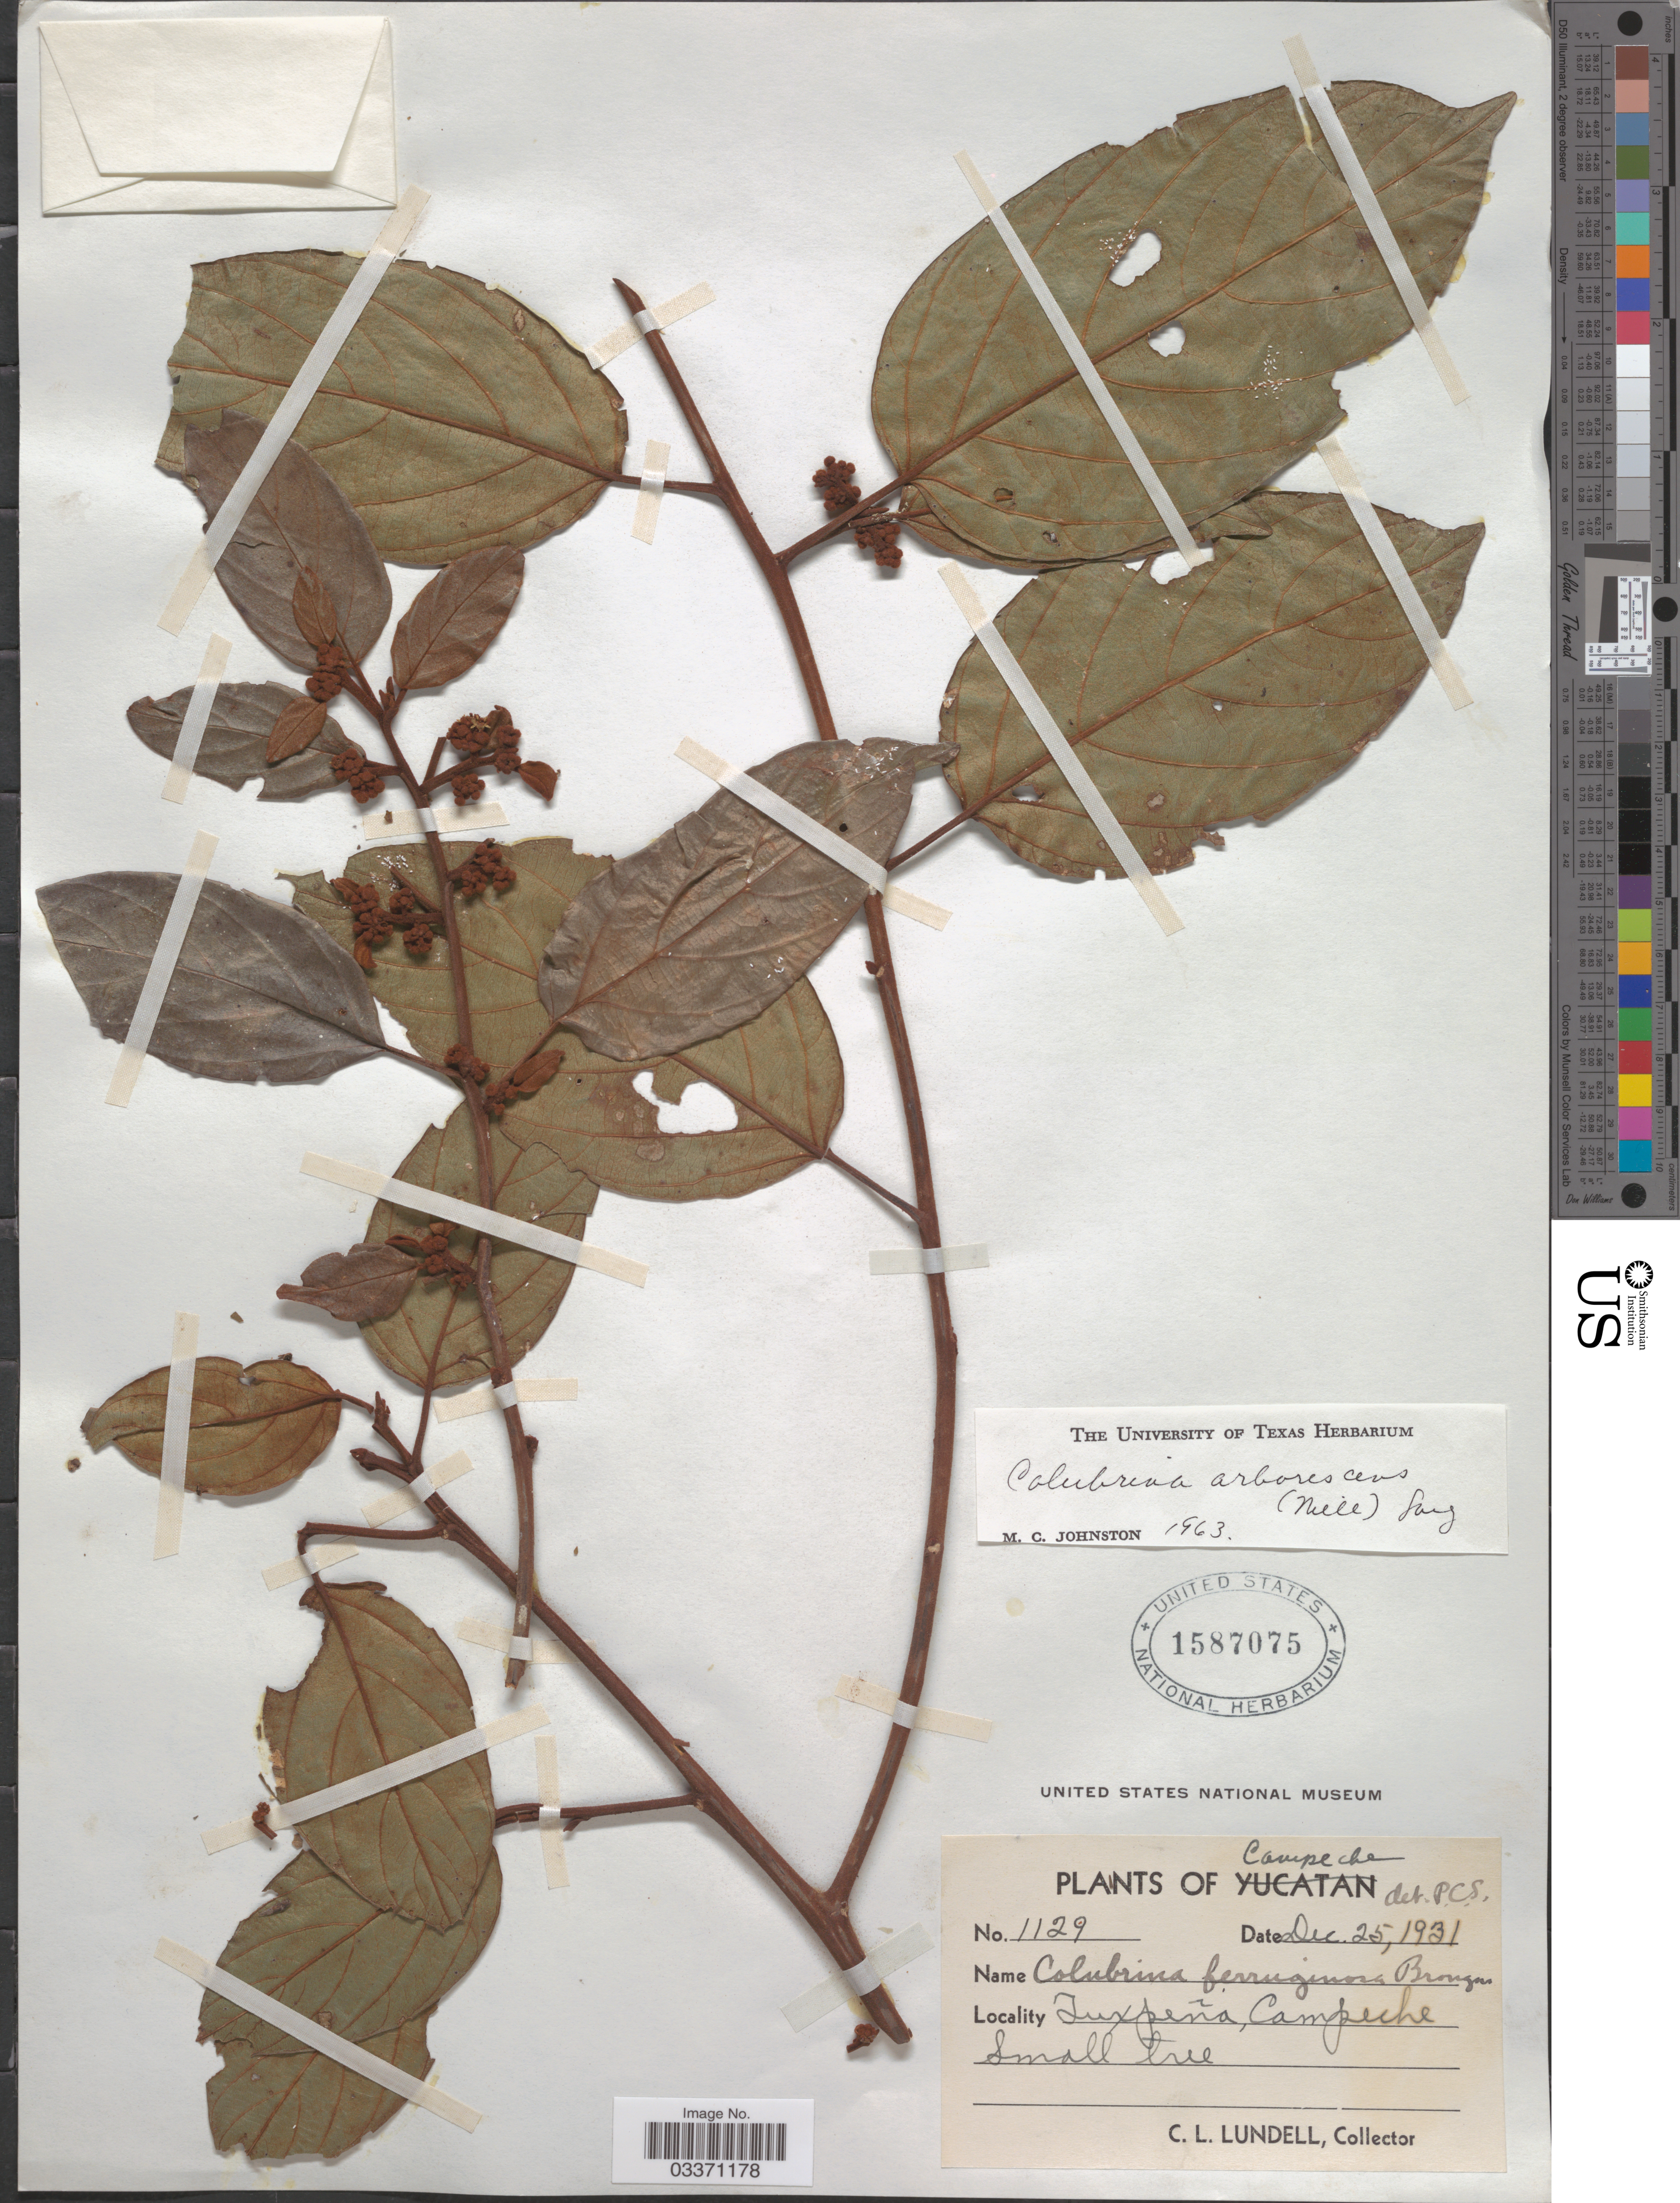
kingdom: Plantae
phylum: Tracheophyta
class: Magnoliopsida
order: Rosales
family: Rhamnaceae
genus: Colubrina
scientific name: Colubrina arborescens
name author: (Mill.) Sarg.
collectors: C. L. Lundell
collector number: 1129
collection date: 1931-12-25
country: Mexico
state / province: Campeche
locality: Tuxpeña, Campeche.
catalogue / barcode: US 1587075